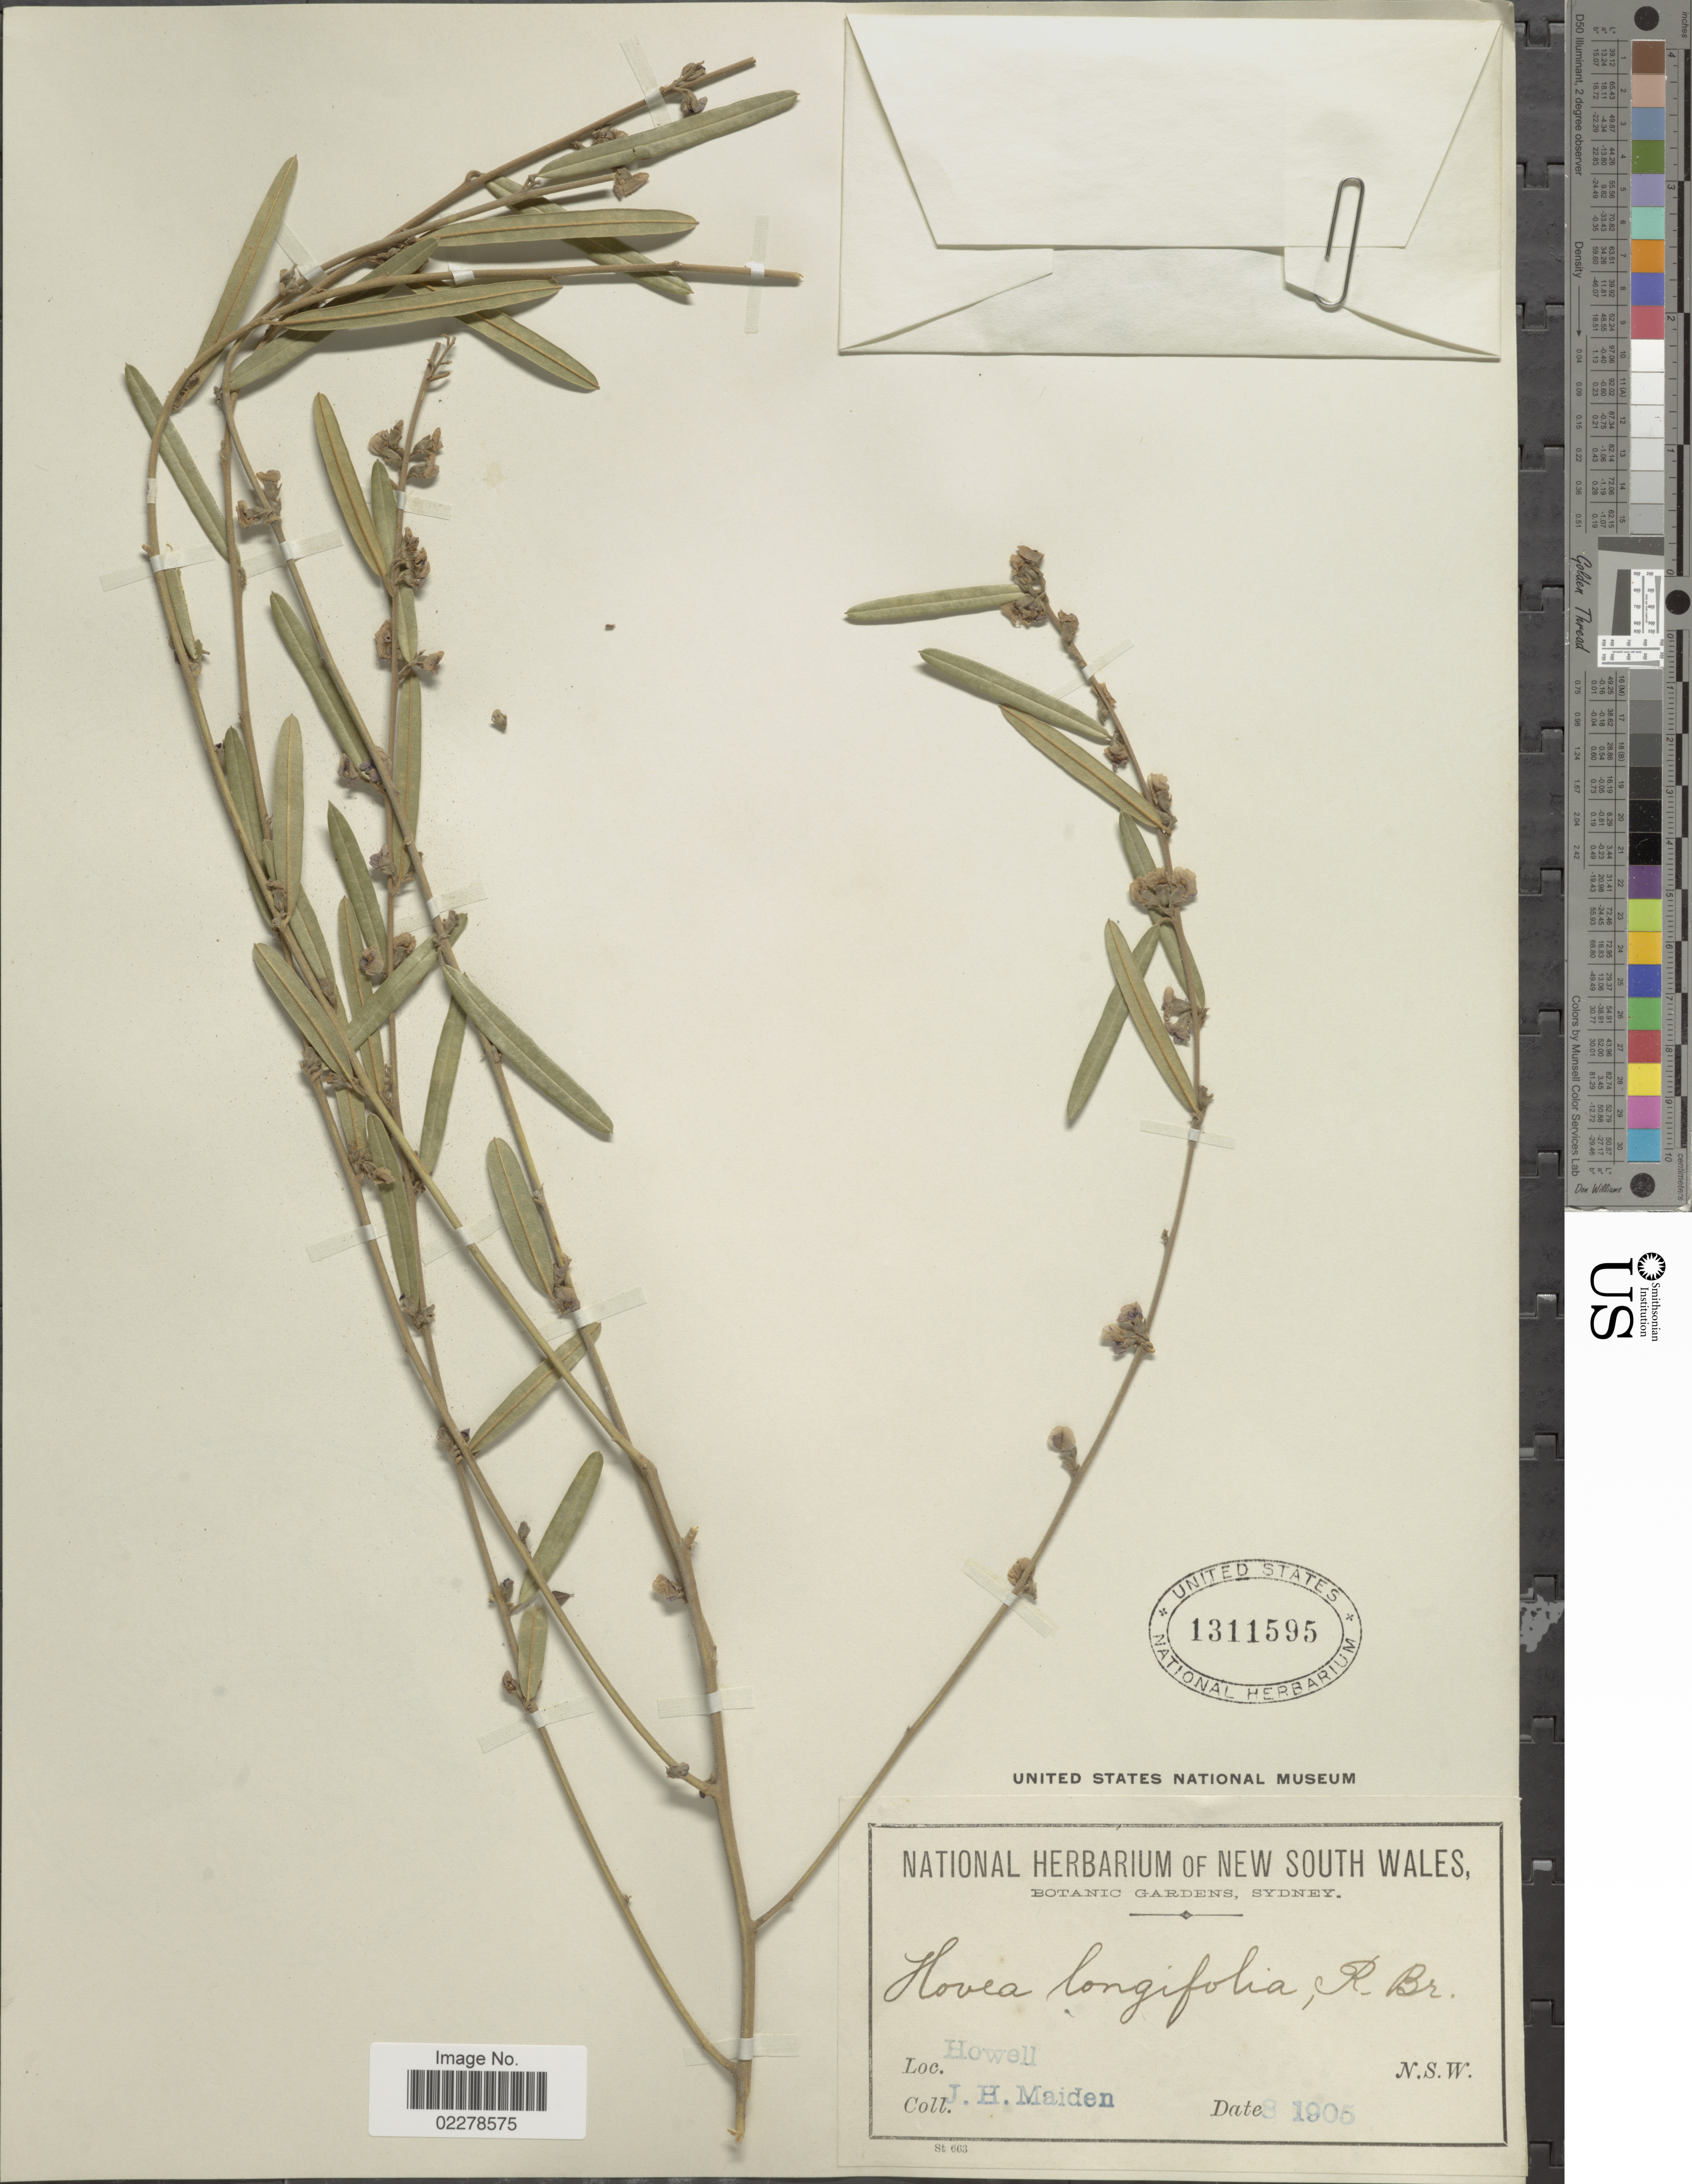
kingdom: Plantae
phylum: Tracheophyta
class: Magnoliopsida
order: Fabales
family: Fabaceae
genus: Hovea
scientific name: Hovea longifolia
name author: R. Br.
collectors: J. Maiden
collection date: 1905-08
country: Australia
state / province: New South Wales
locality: Howell. N.S.W.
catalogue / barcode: US 1311595